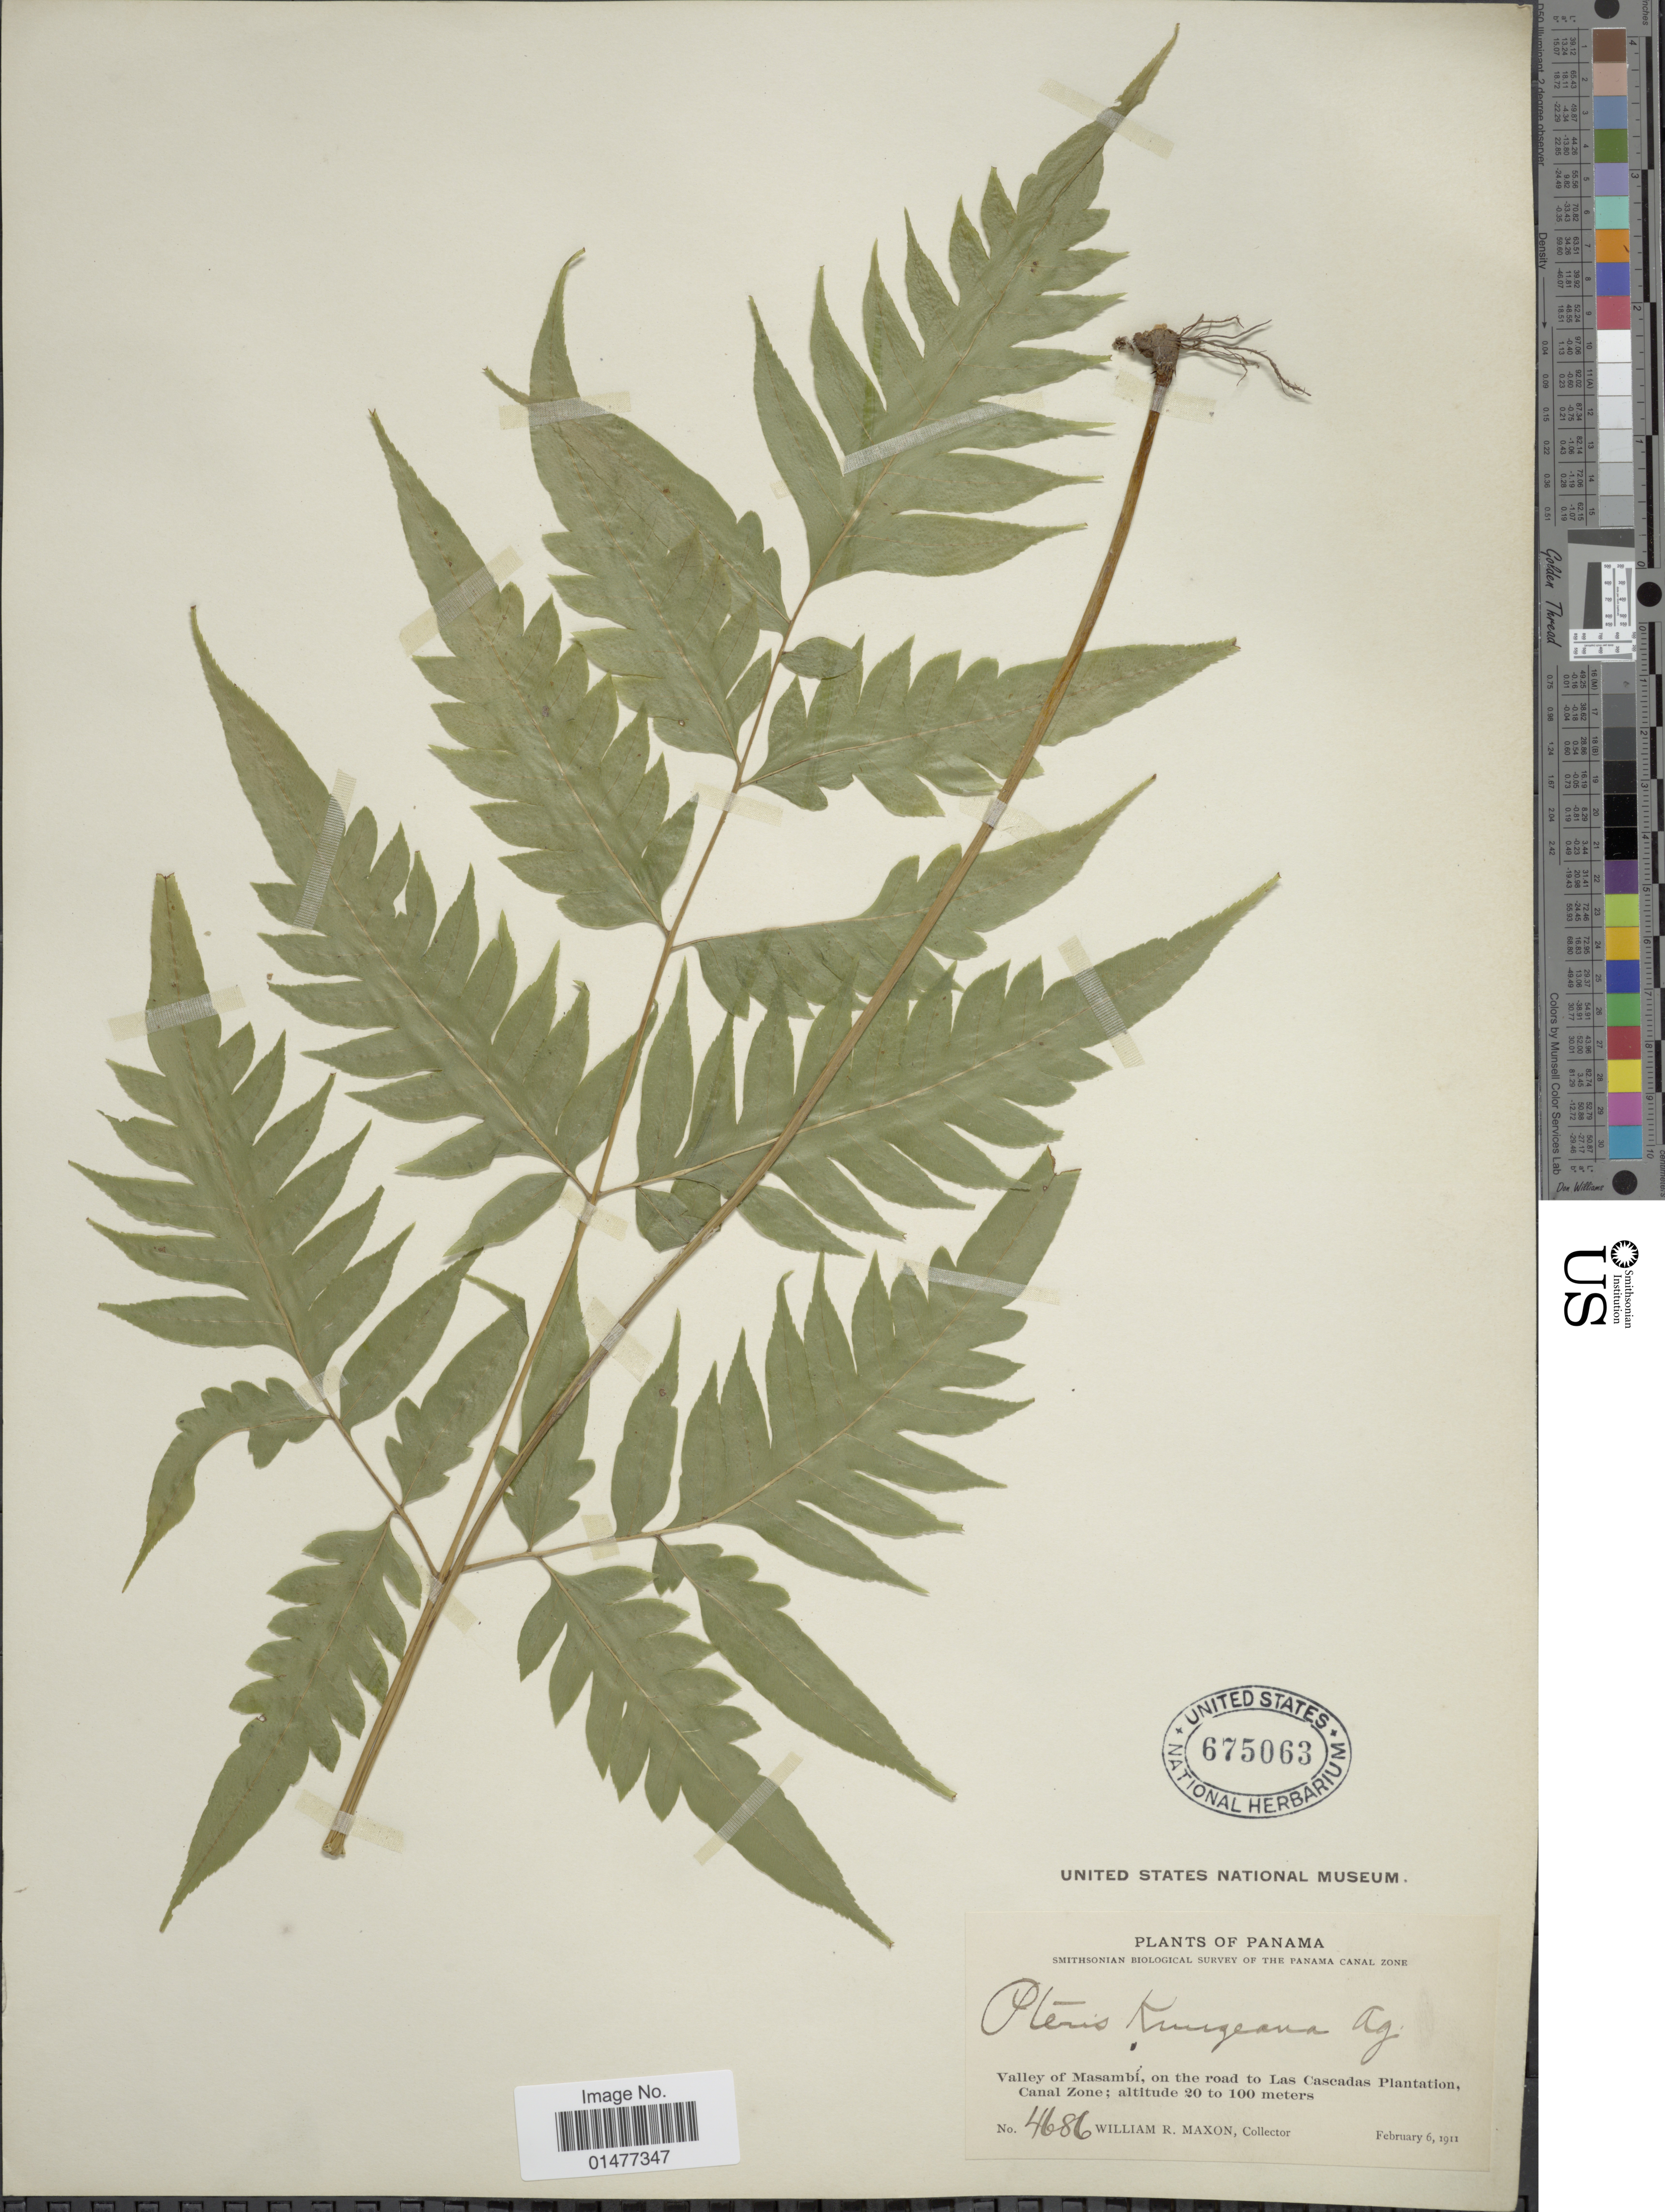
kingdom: Plantae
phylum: Tracheophyta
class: Polypodiopsida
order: Polypodiales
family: Pteridaceae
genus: Pteris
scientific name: Pteris altissima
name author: Poir.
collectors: W. R. Maxon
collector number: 4686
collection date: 1911-02-06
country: Panama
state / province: Colón / Panamá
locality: Plants of Panama, Valley of Masambi, on the road to Las Cascadas Plantation, Canal Zone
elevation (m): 20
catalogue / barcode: US 675063